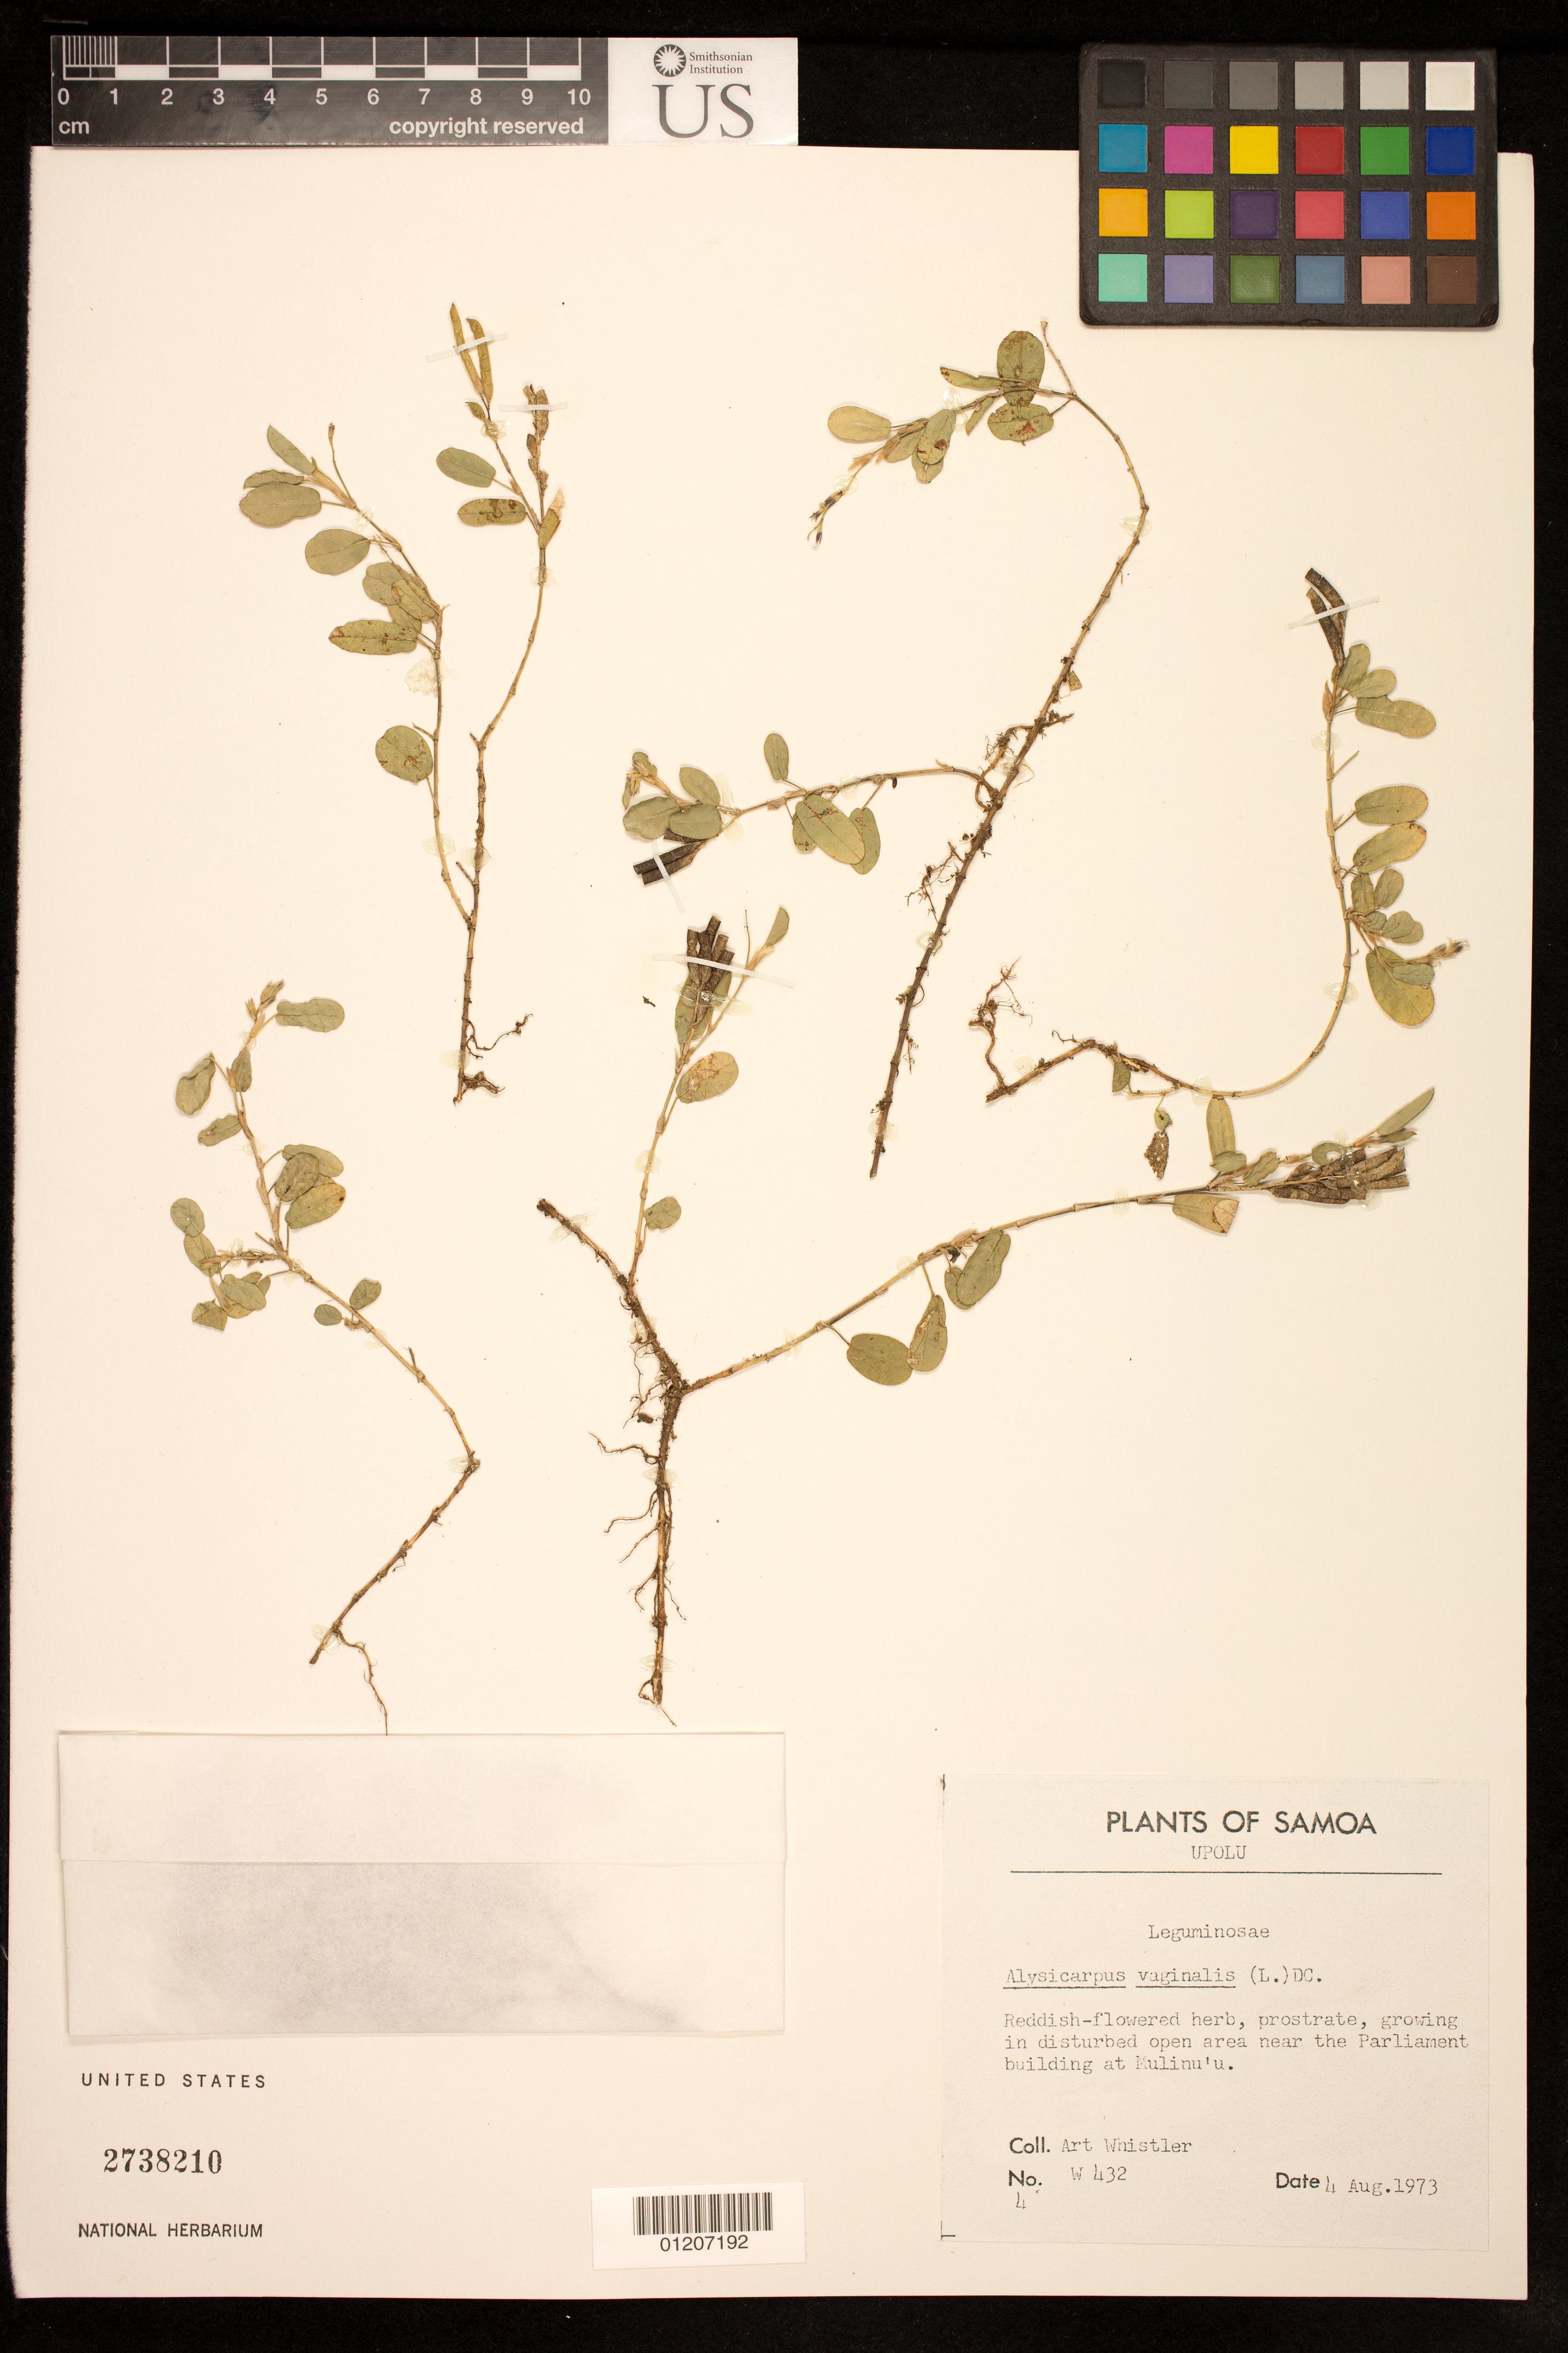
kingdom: Plantae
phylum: Tracheophyta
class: Magnoliopsida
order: Fabales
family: Fabaceae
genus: Alysicarpus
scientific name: Alysicarpus vaginalis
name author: (L.) DC.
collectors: A. Whistler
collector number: W 432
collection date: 1973-08-04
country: Samoa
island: Upolu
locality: Near the parliament building at Mulinu'u.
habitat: growing in disturbed open area.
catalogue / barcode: US 2738210